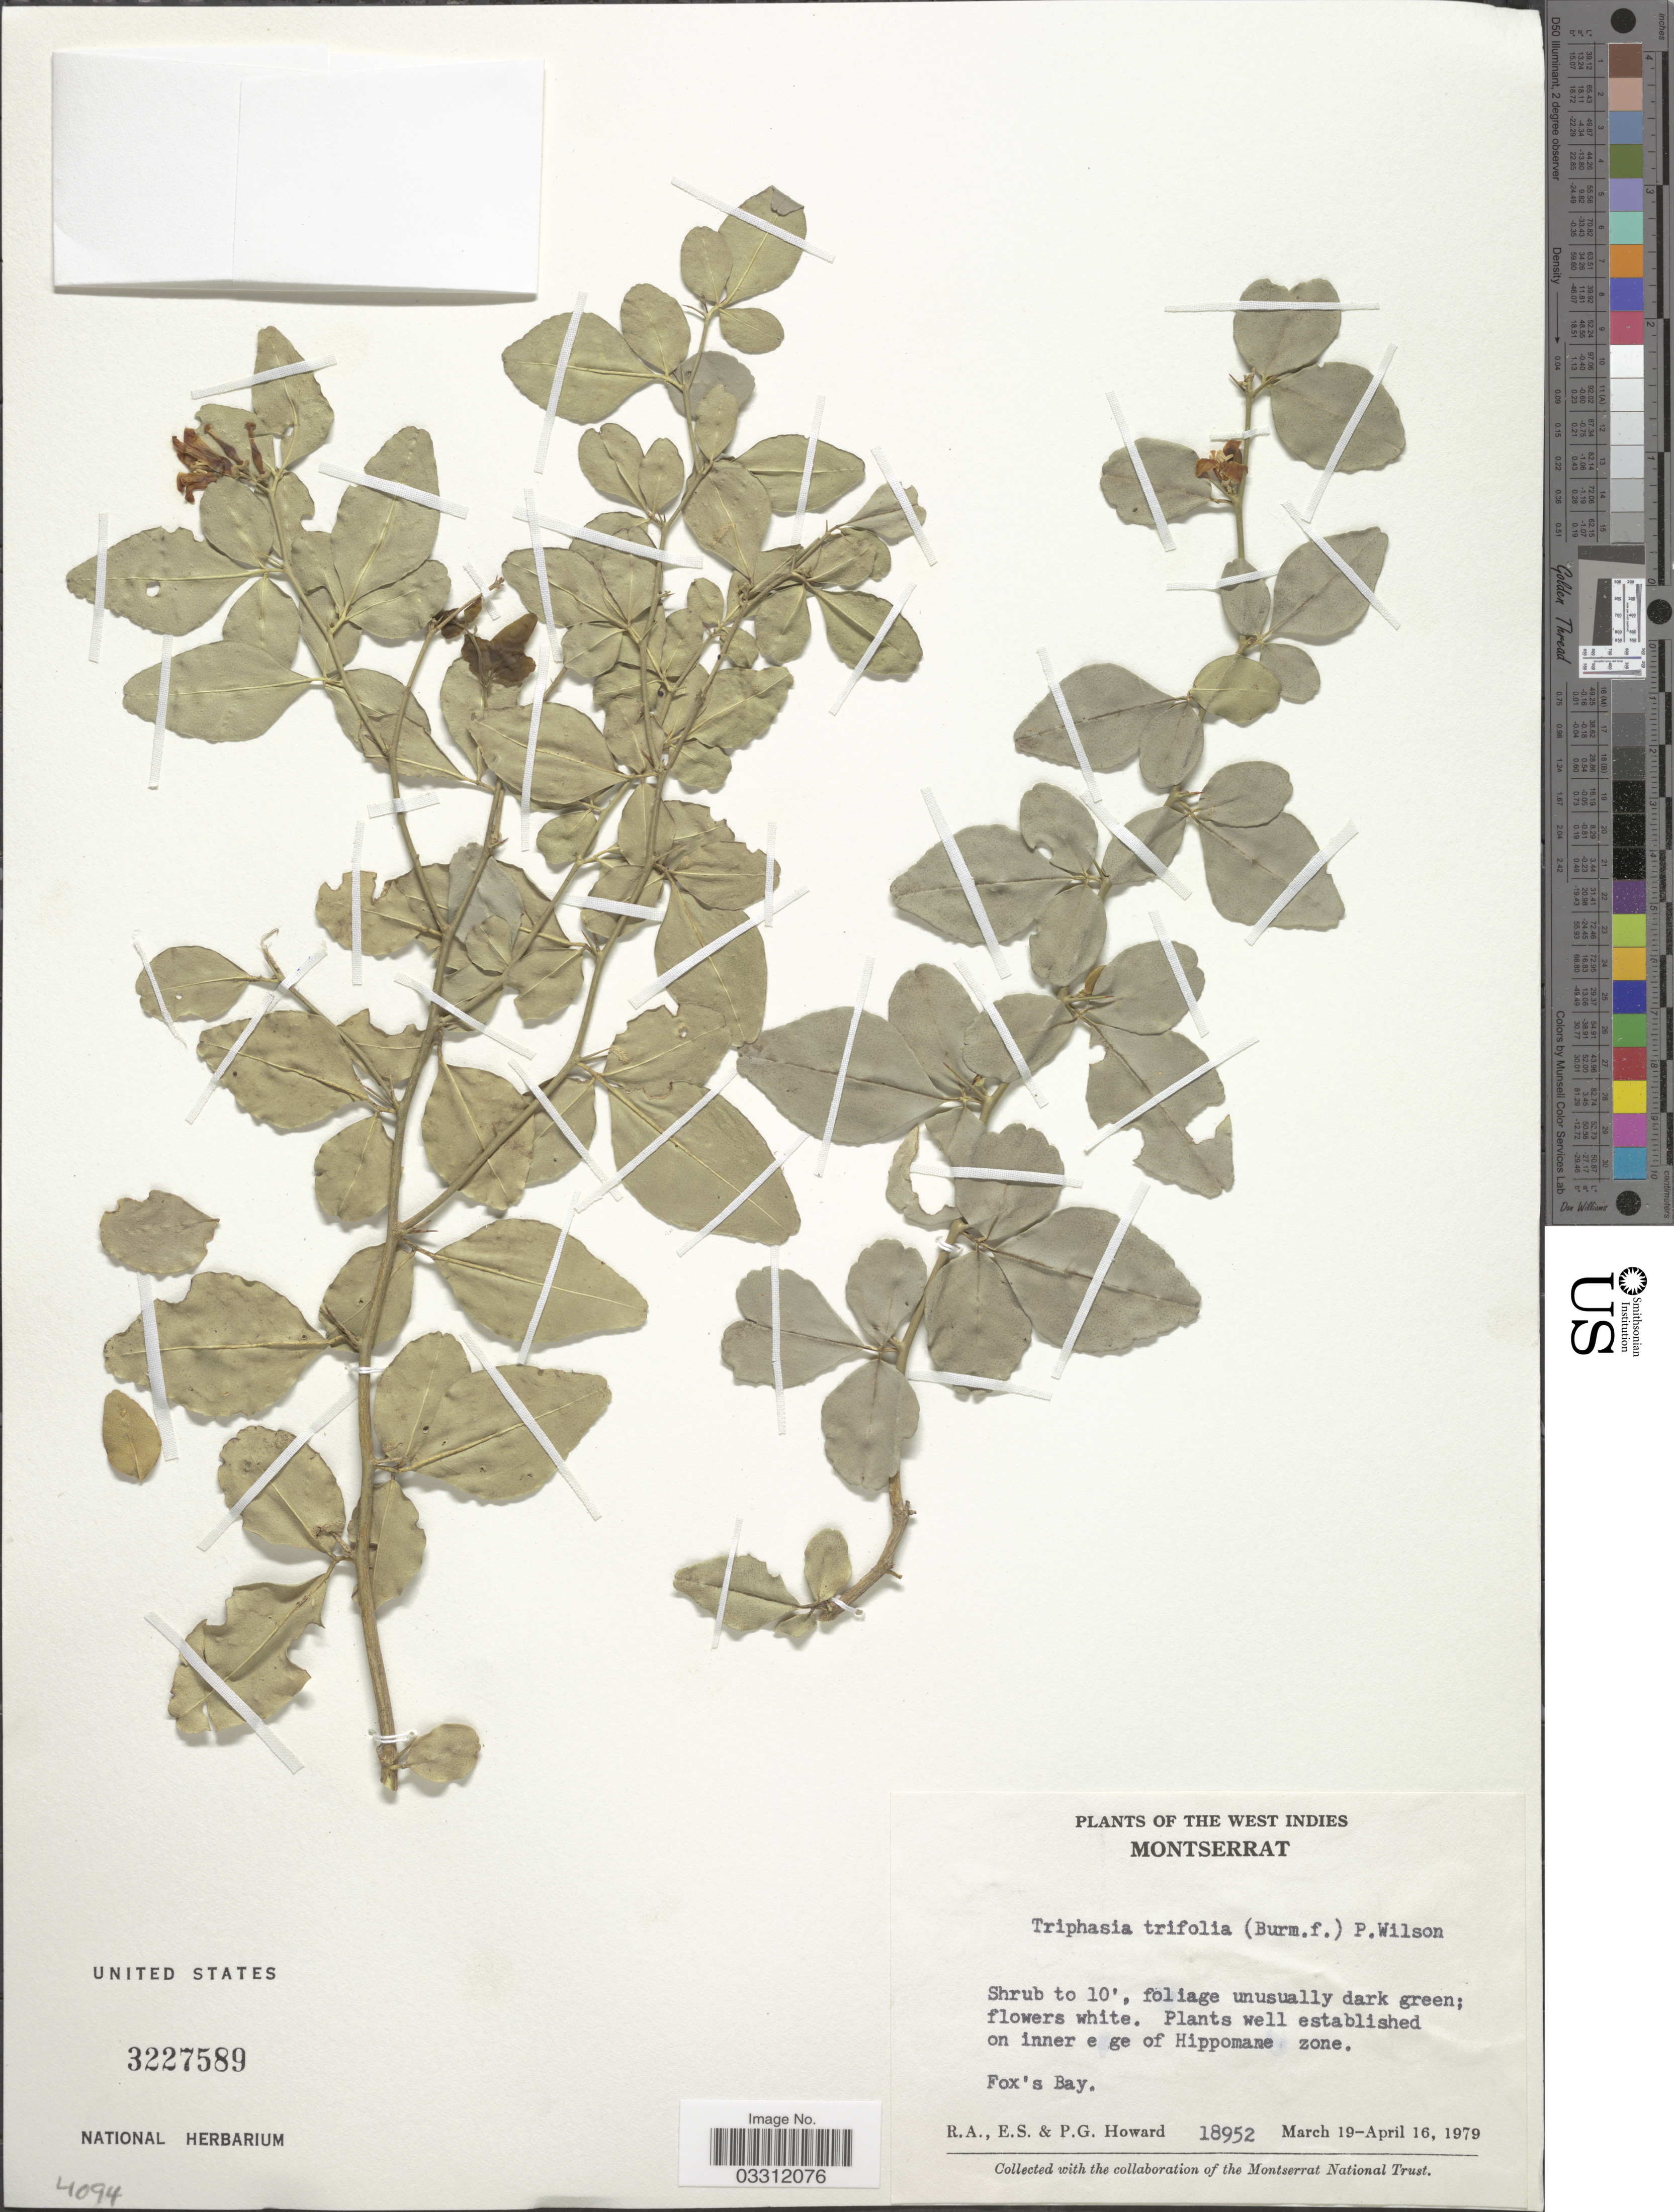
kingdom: Plantae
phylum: Tracheophyta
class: Magnoliopsida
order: Sapindales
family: Rutaceae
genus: Triphasia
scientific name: Triphasia trifoliata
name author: DC.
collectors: R. A. Howard, E. S. Howard & P. Howard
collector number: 18952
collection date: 1979-03-19/1979-04-16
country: Montserrat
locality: On inner e ge of Hippomane zone. Fox's Bay.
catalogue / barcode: US 3227589